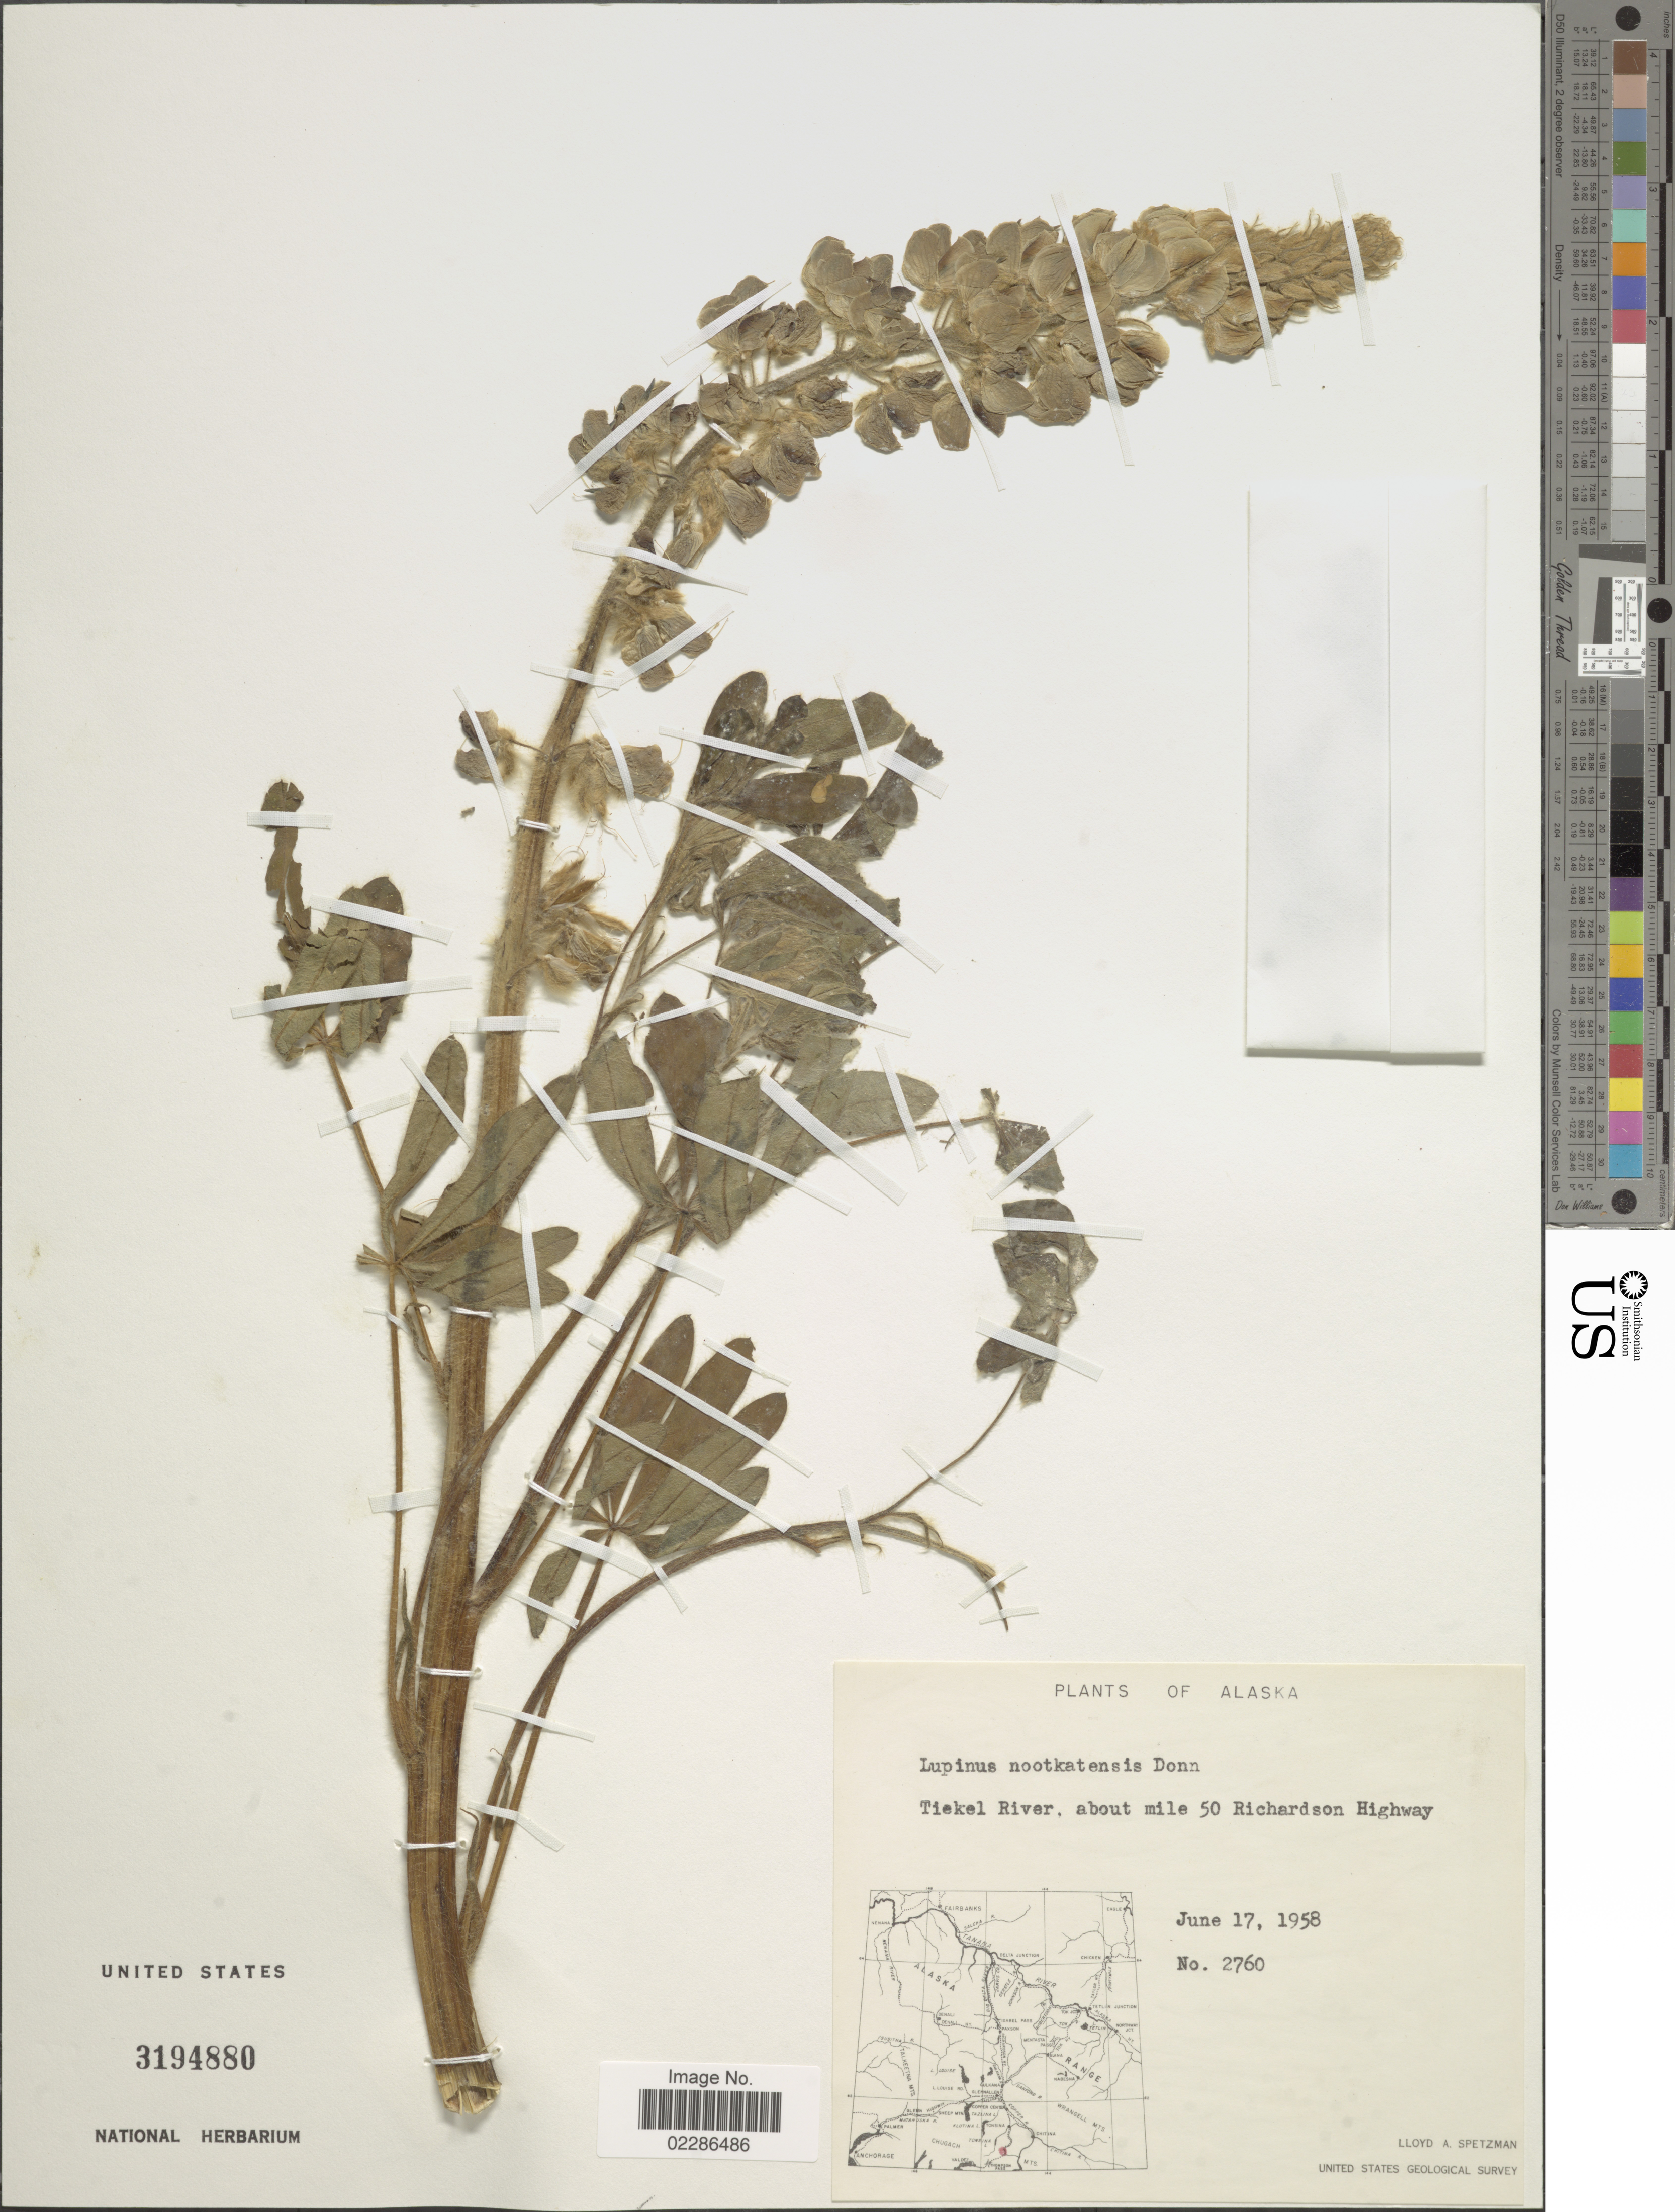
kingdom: Plantae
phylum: Tracheophyta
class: Magnoliopsida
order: Fabales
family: Fabaceae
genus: Lupinus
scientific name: Lupinus nootkatensis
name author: Donn ex Sims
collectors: L. Spetzman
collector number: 2760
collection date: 1958-06-17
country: United States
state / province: Alaska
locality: Tiekel River, about mile 50 Richardson Highway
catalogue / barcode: US 3194880